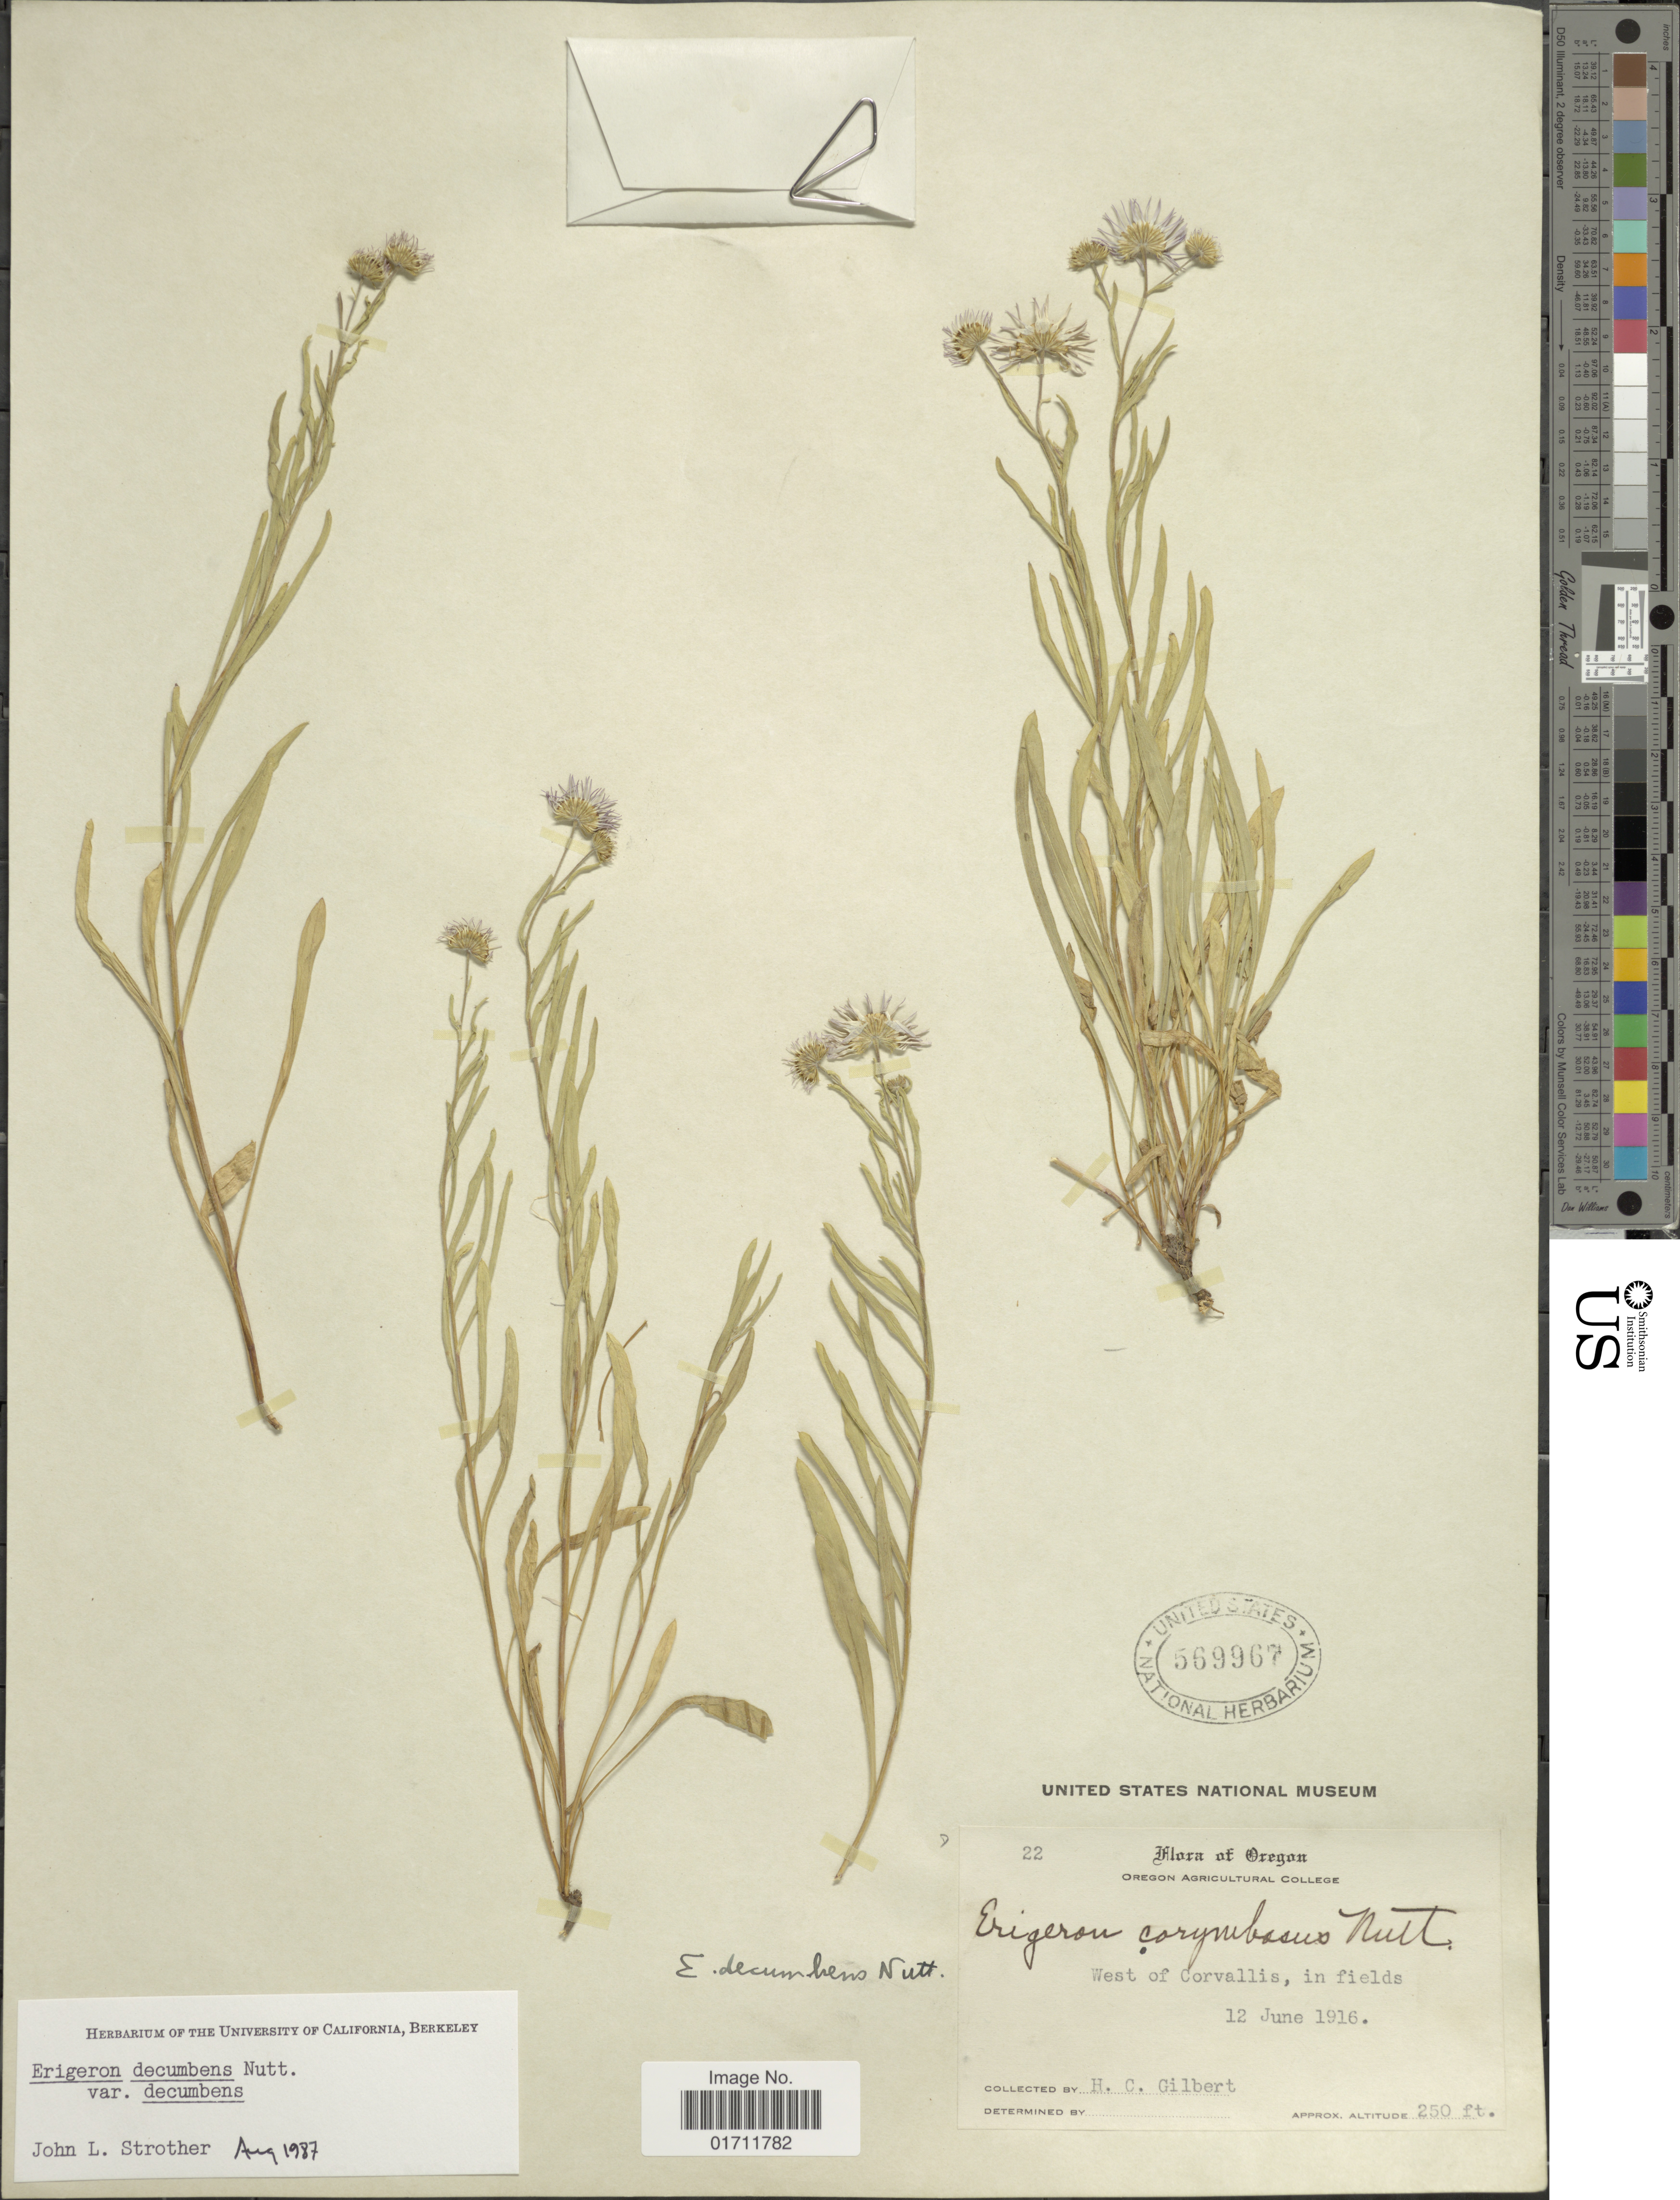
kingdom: Plantae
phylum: Tracheophyta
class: Magnoliopsida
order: Asterales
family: Asteraceae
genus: Erigeron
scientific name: Erigeron decumbens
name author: Nutt.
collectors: H. Gilbert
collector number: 22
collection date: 1916-06-12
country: United States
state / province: Oregon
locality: West of Corvallis, in fields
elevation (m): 76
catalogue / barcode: US 569967